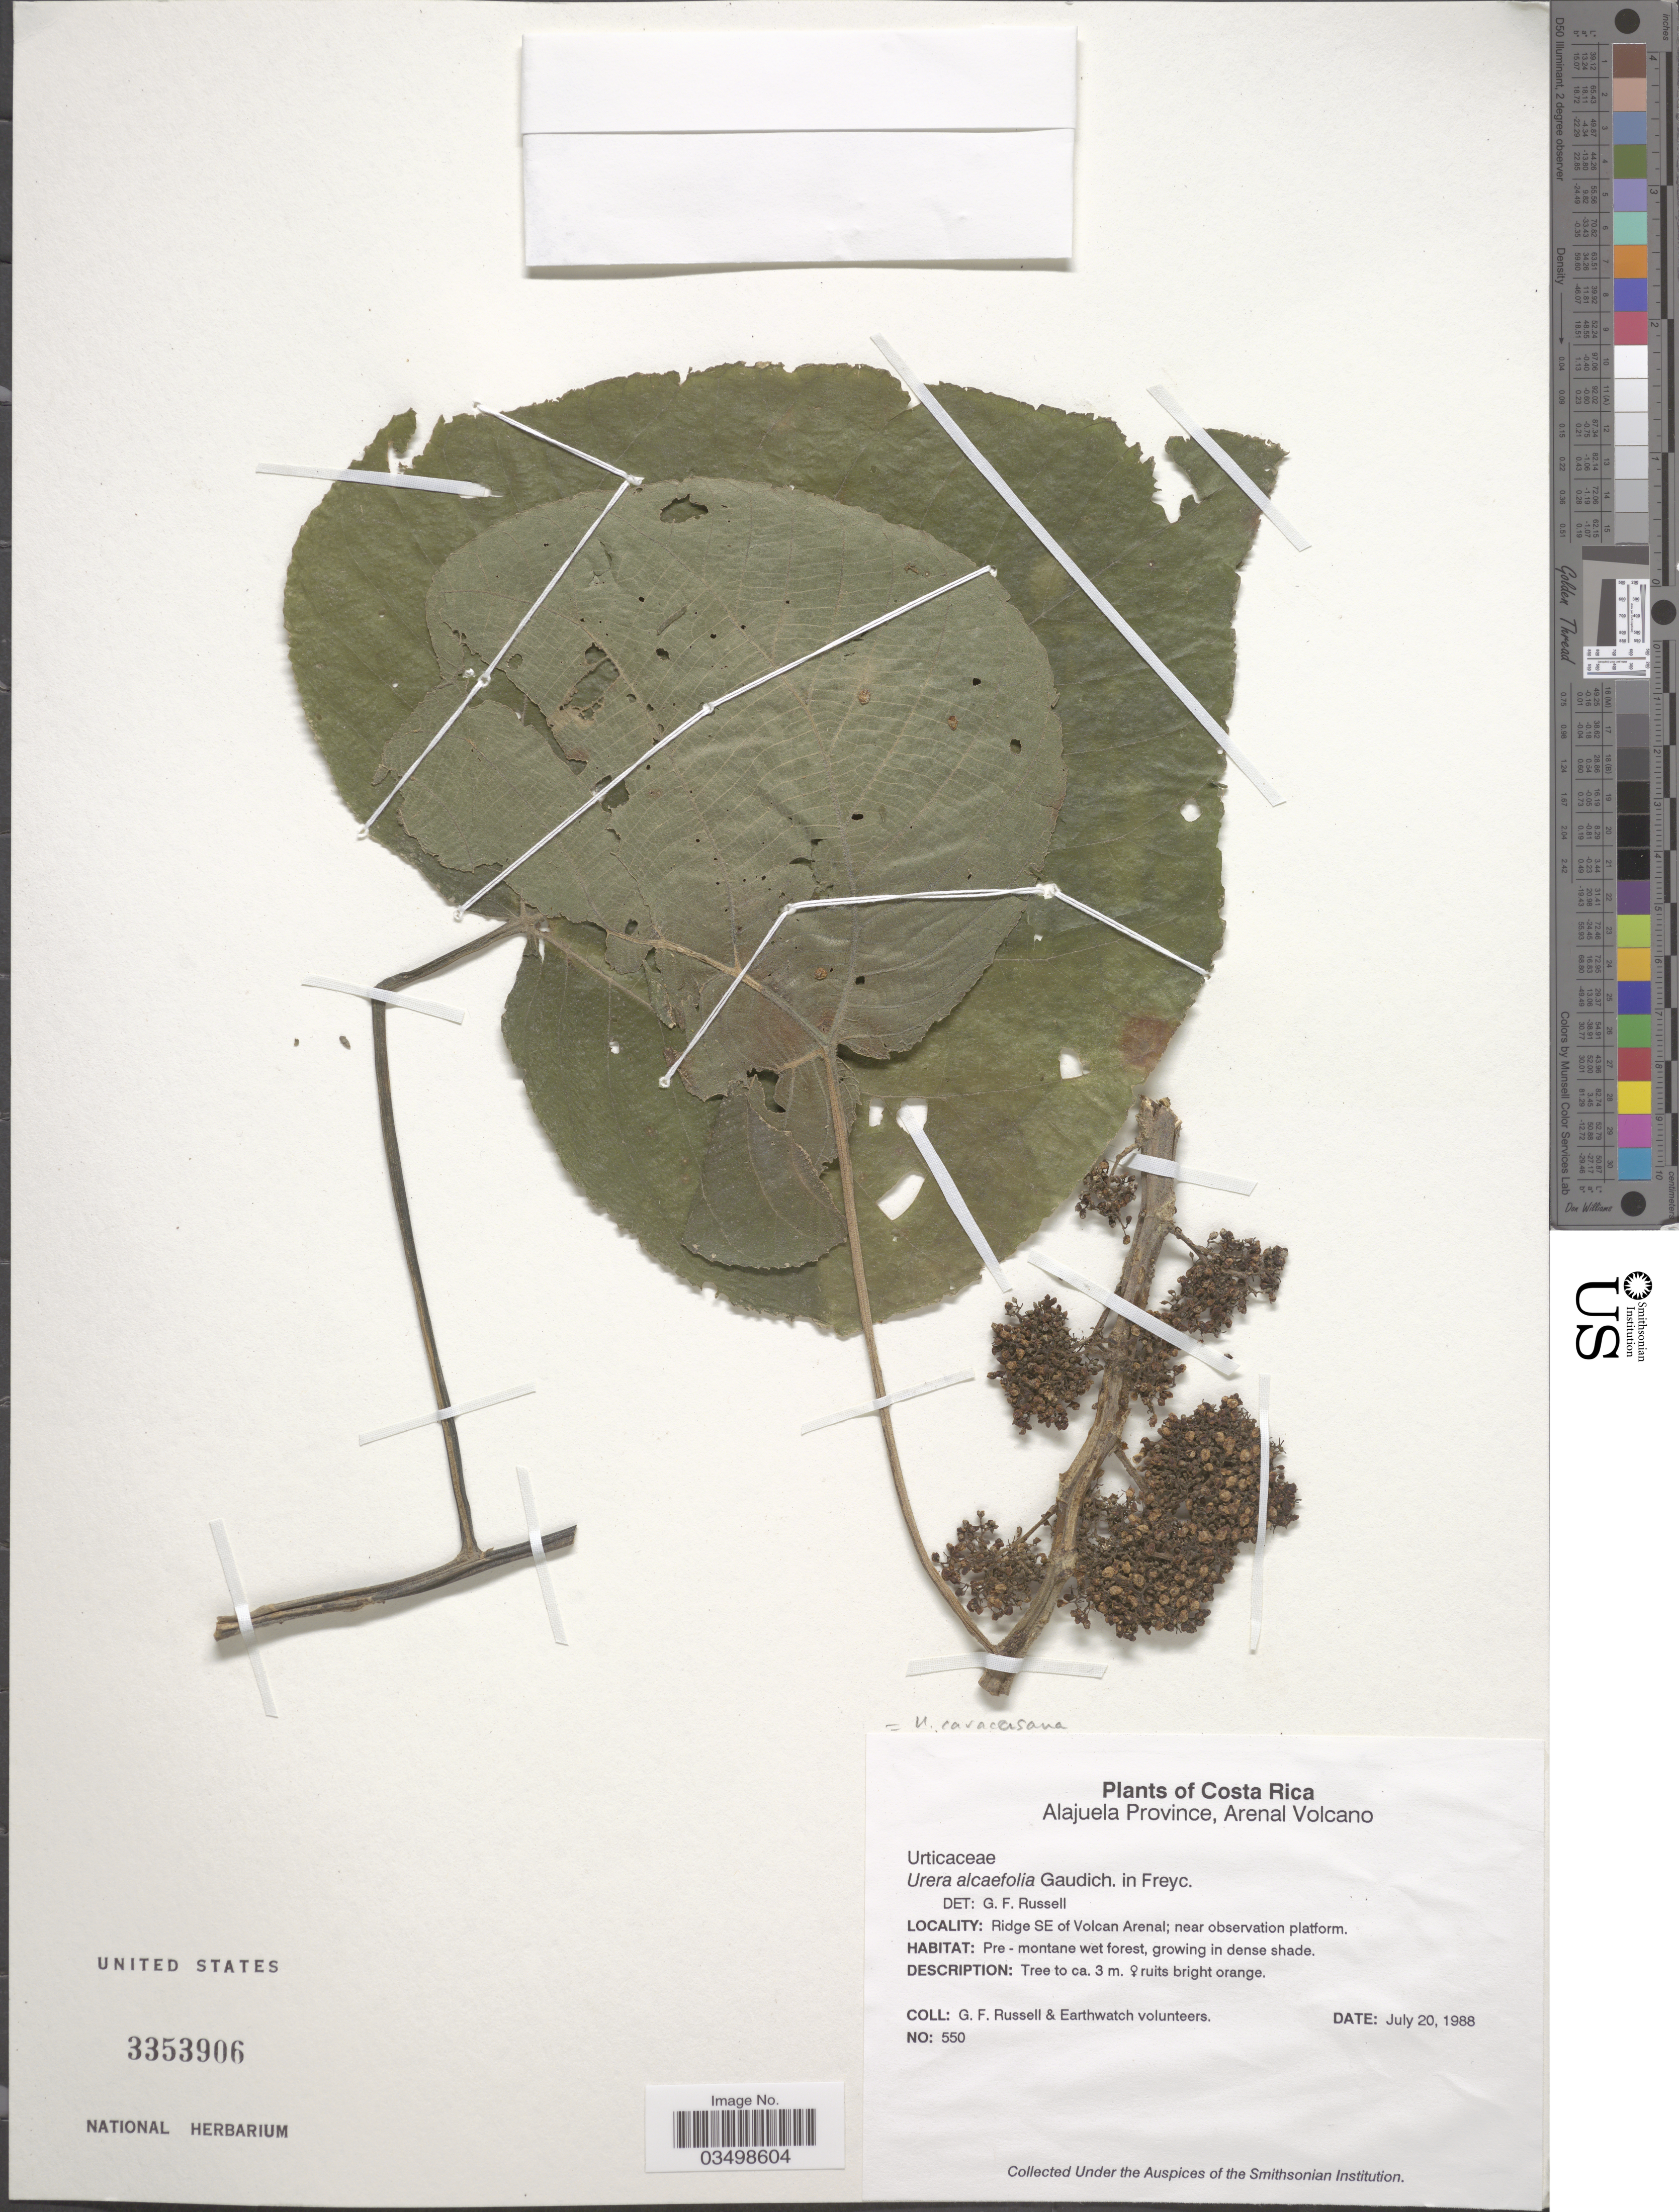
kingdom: Plantae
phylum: Tracheophyta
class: Magnoliopsida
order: Rosales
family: Urticaceae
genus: Urera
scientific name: Urera caracasana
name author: (Jacq.) Gaudich. ex Griseb.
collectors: G. Russell & Earthwatch Volunteers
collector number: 550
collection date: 1988-07-20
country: Costa Rica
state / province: Alajuela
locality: Arenal Volcano. Ridge SE of Volcan Arenal; near observation platform.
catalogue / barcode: US 3353906